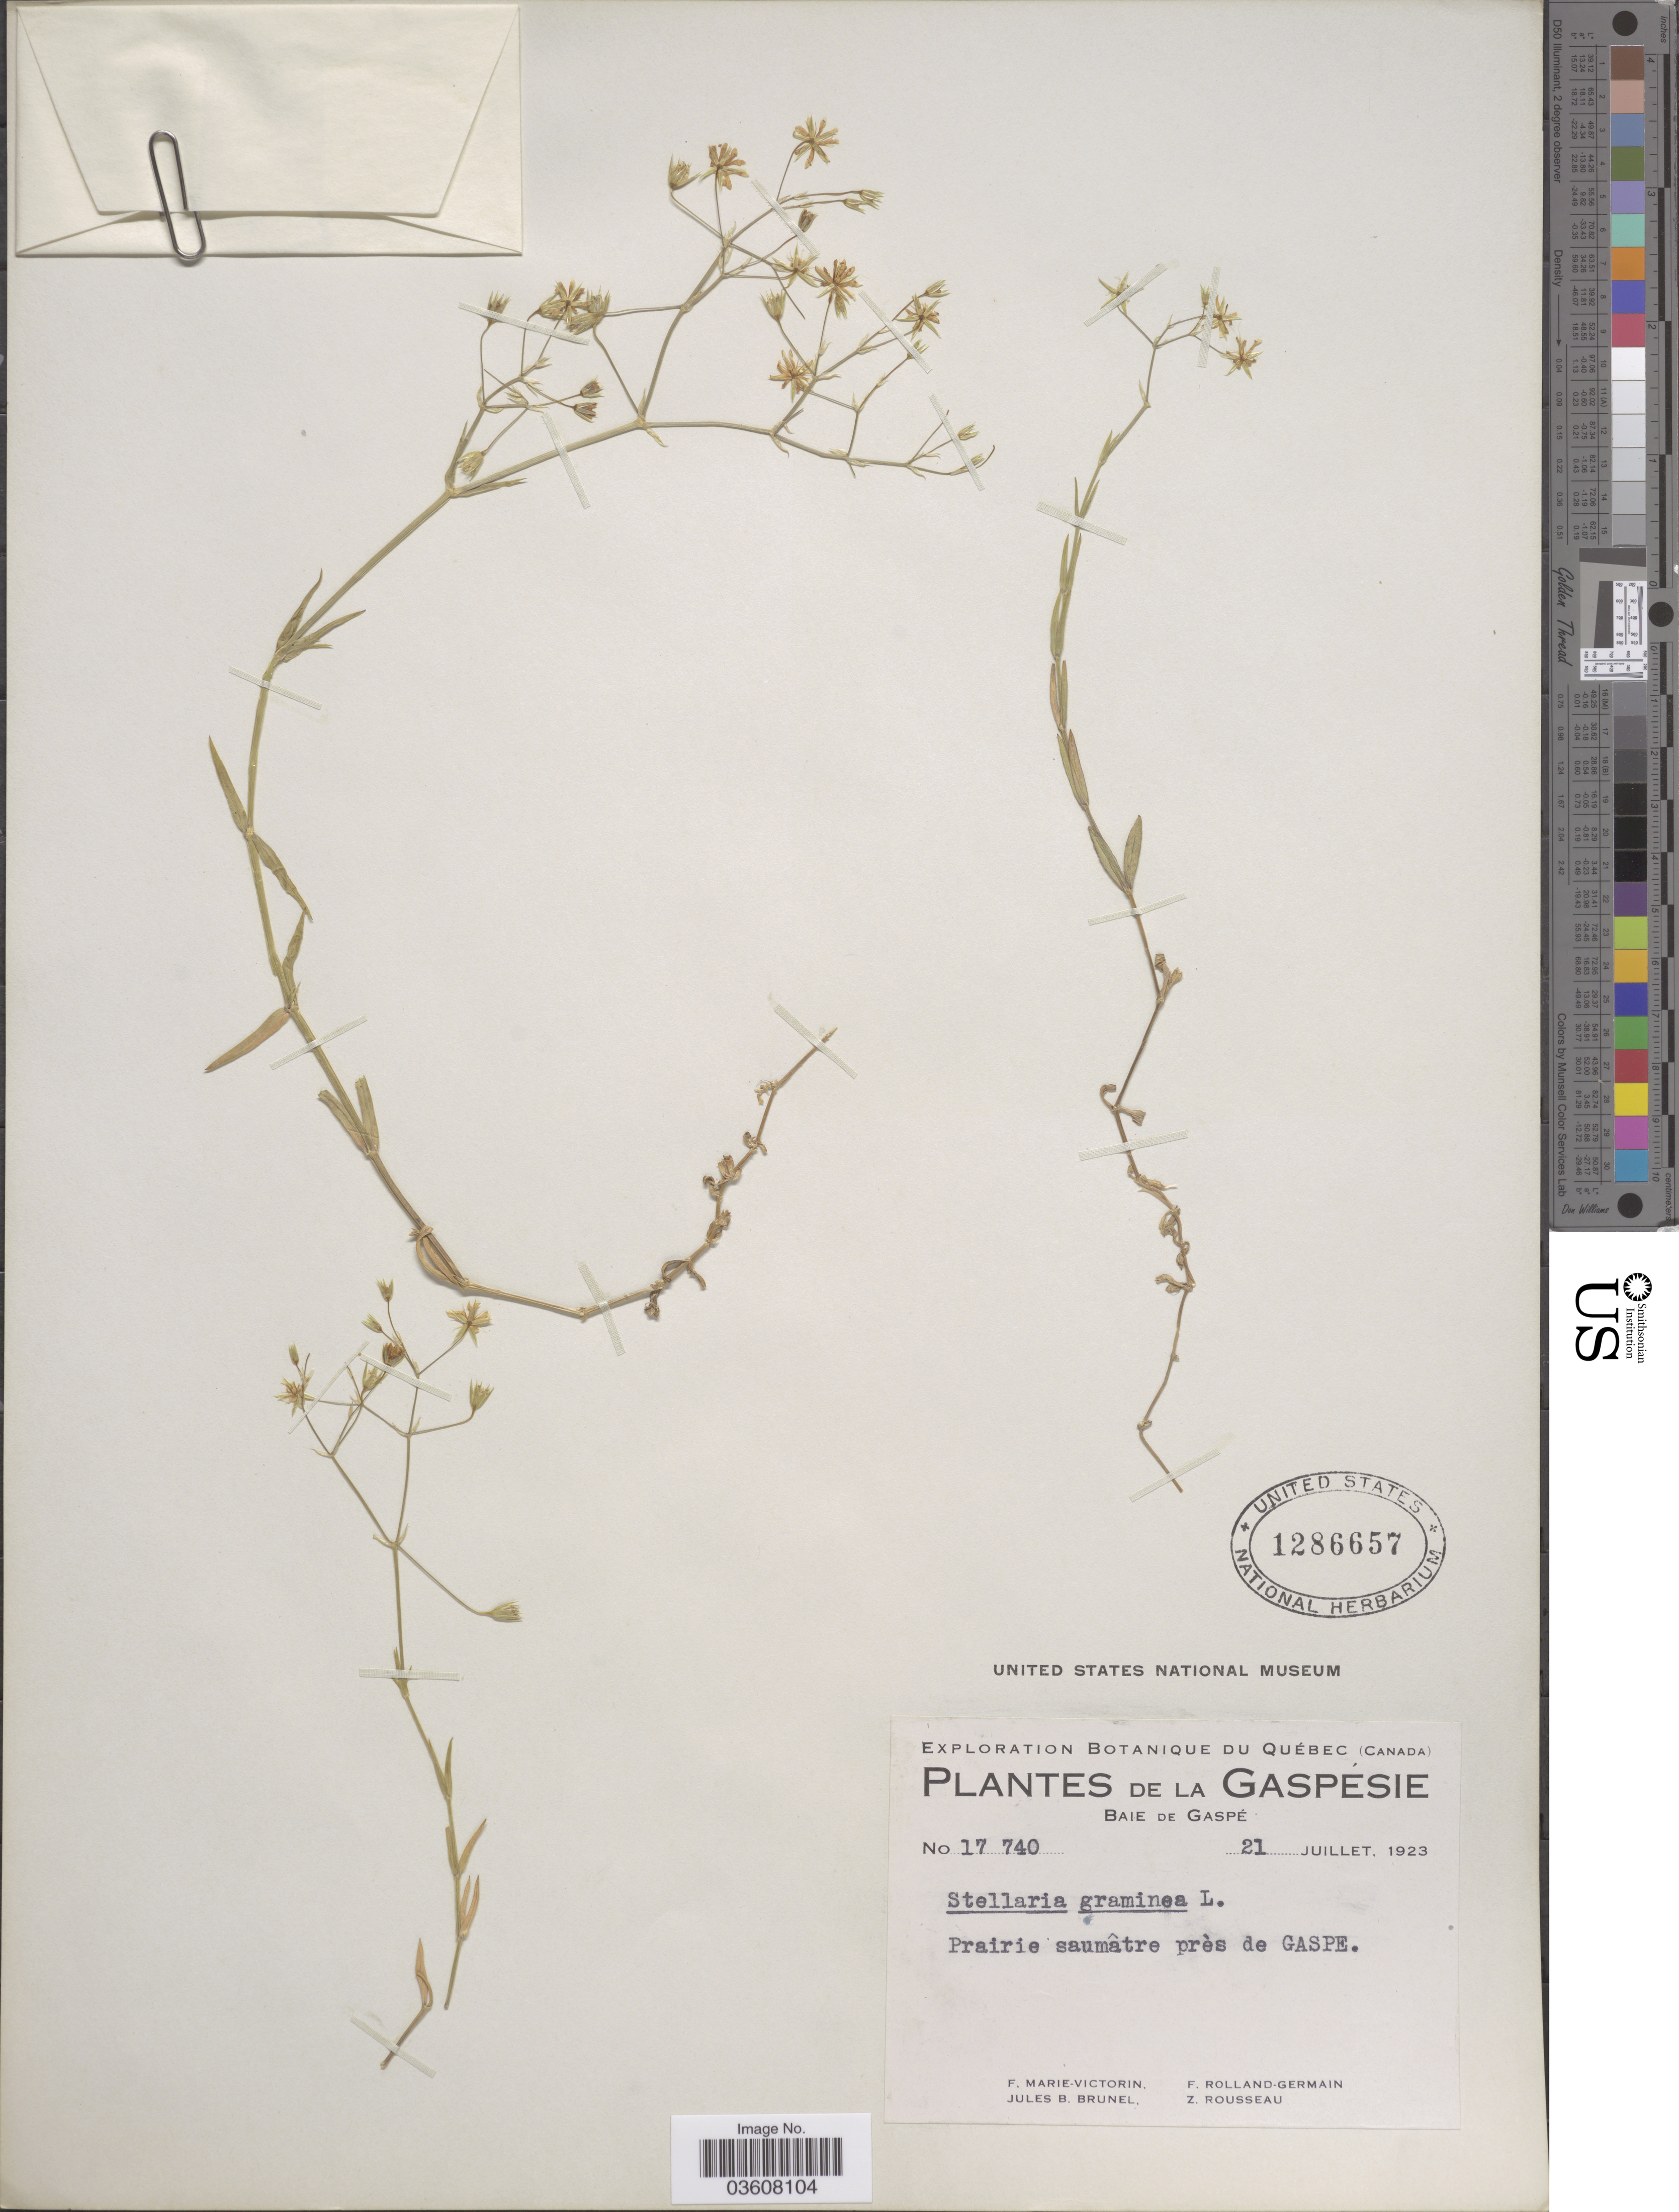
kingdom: Plantae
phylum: Tracheophyta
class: Magnoliopsida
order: Caryophyllales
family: Caryophyllaceae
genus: Stellaria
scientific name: Stellaria graminea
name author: L.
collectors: F. Marie-Victorin, J. Brunel, Rolland-Germain & Z. Rousseau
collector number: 17740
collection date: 1923-07-21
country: Canada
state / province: Quebec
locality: Gaspésie. Baie de Gaspé. Près de Gaspe.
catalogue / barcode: US 1286657